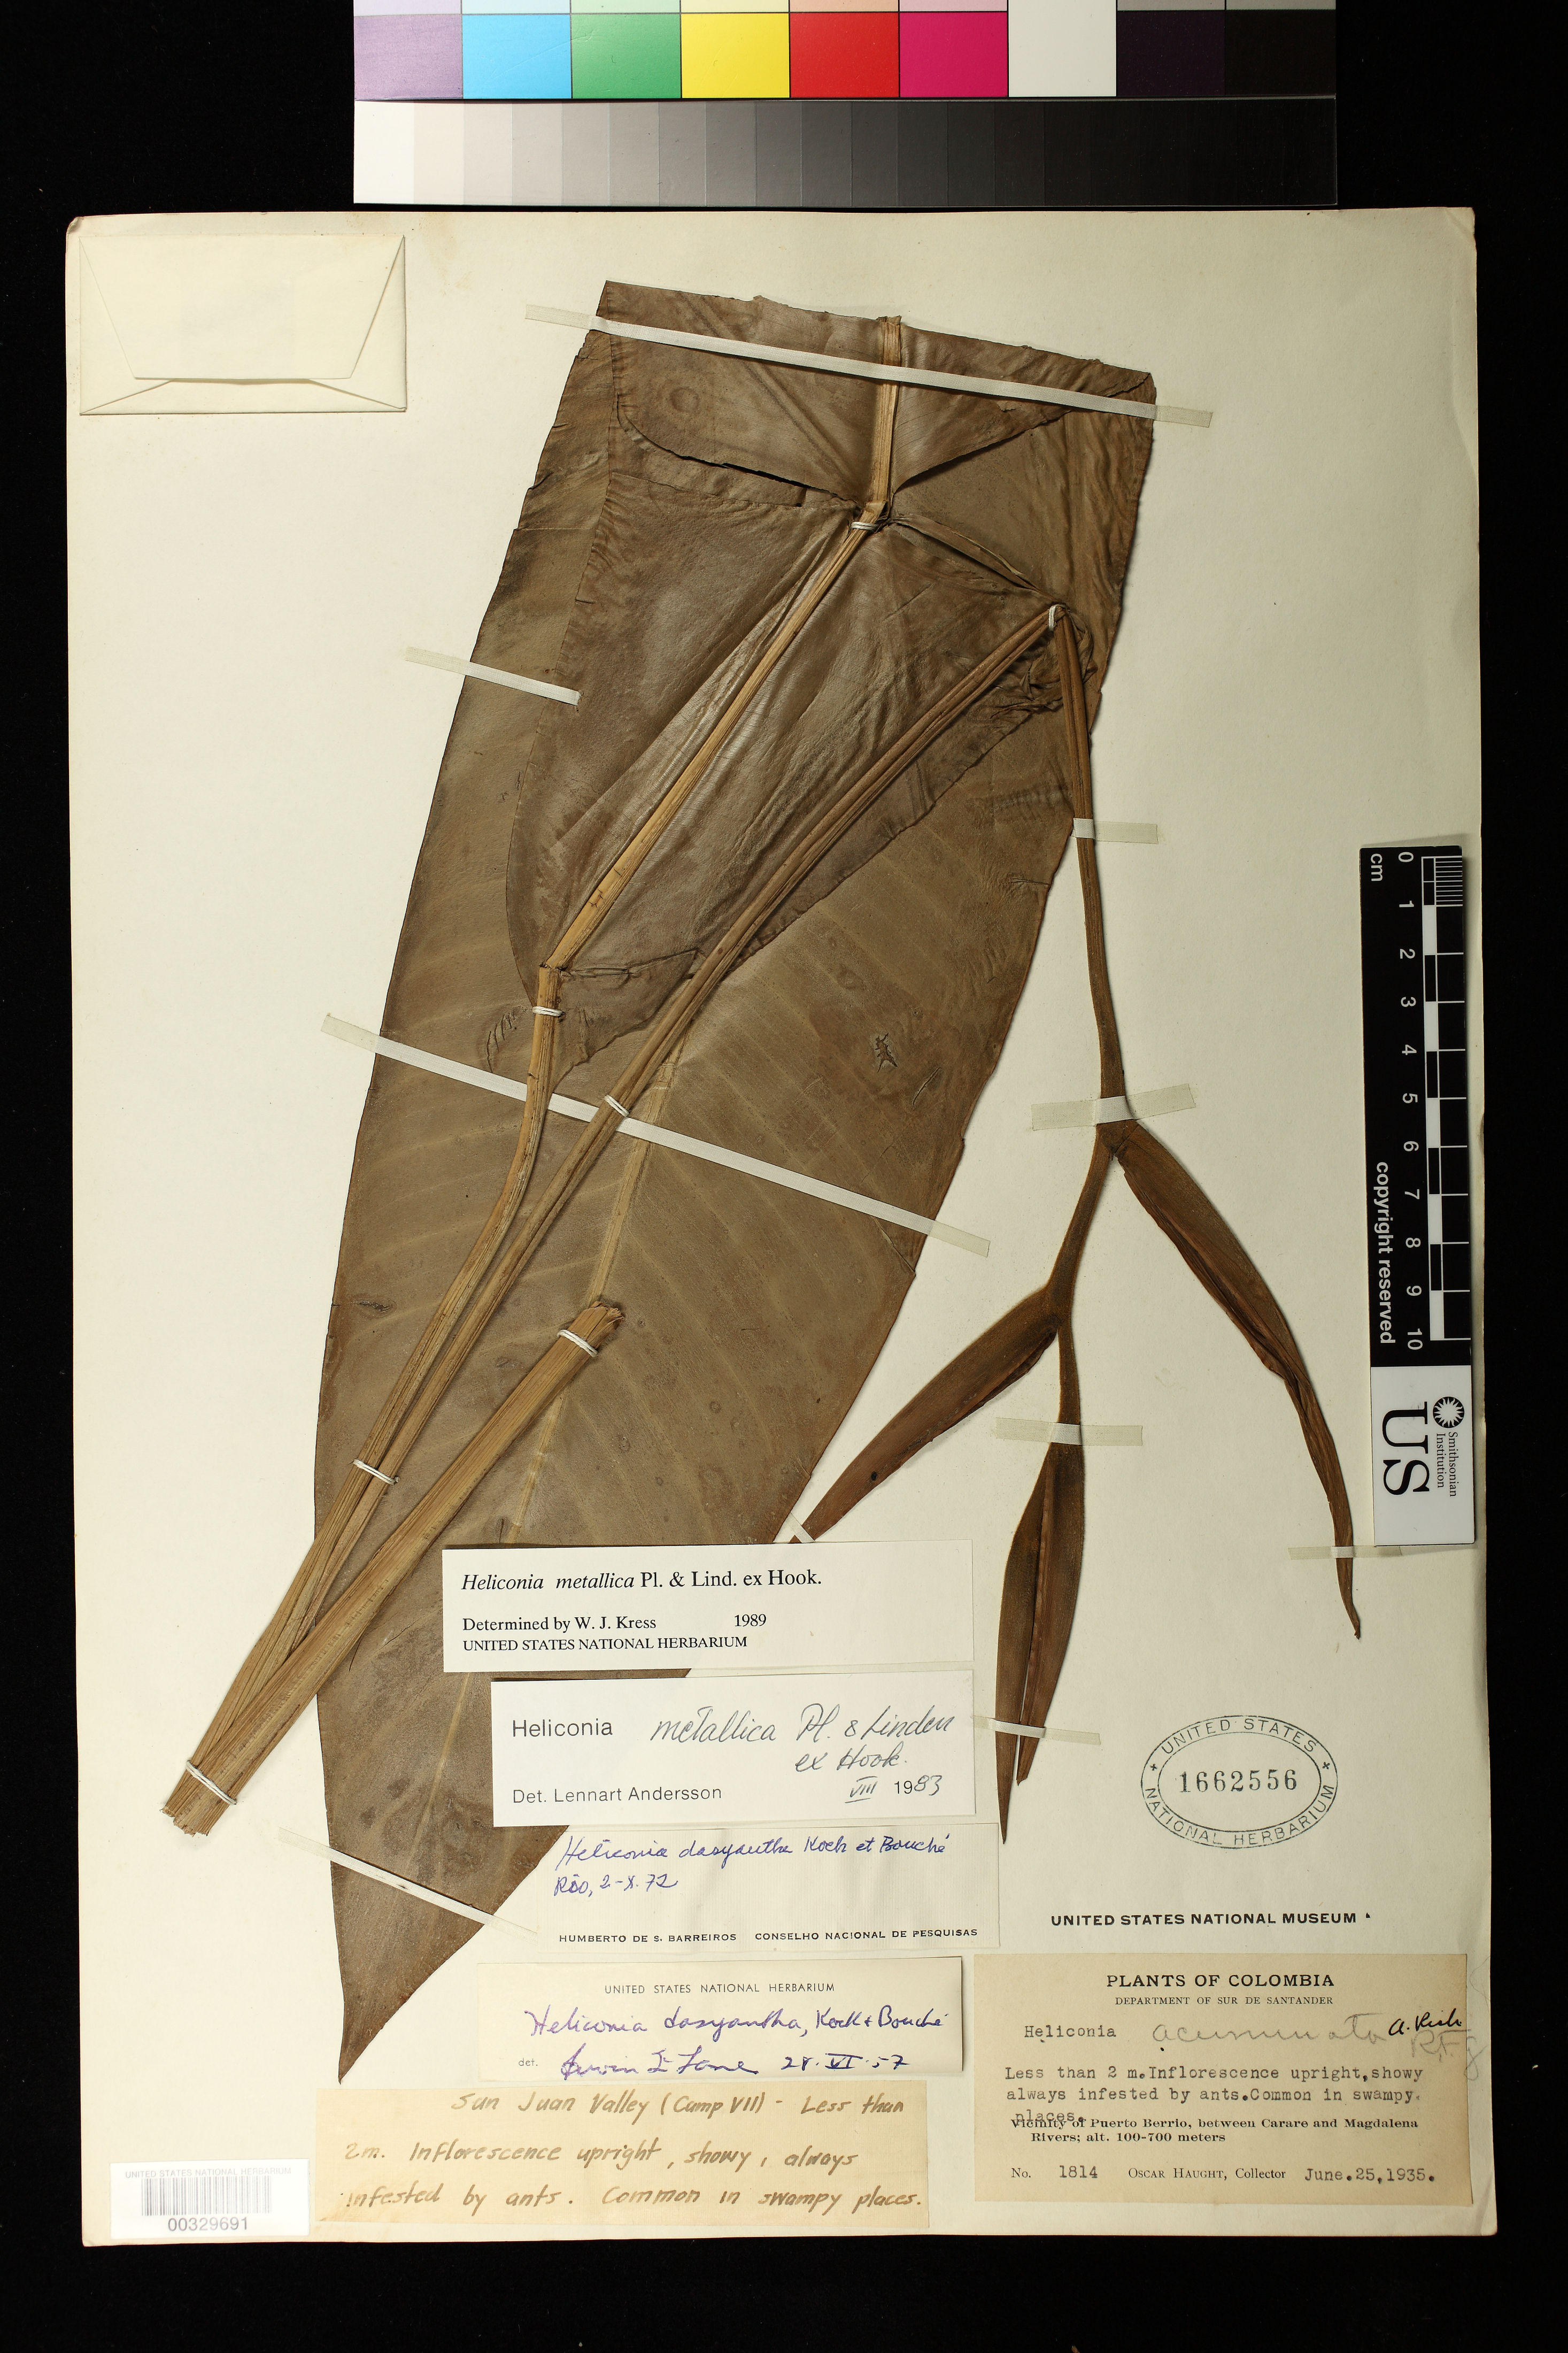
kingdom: Plantae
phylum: Tracheophyta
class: Liliopsida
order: Zingiberales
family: Heliconiaceae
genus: Heliconia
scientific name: Heliconia metallica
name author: Planch. & Linden ex Hook.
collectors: O. L. Haught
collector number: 1814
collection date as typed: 25 Jun 1935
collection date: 1935-06-25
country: Colombia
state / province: Santander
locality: Santander, San Juan Valley (camp vii), vicinity of Puerto Berrio, between Carare and Magdalena Rivers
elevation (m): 100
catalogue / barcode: US 1662556